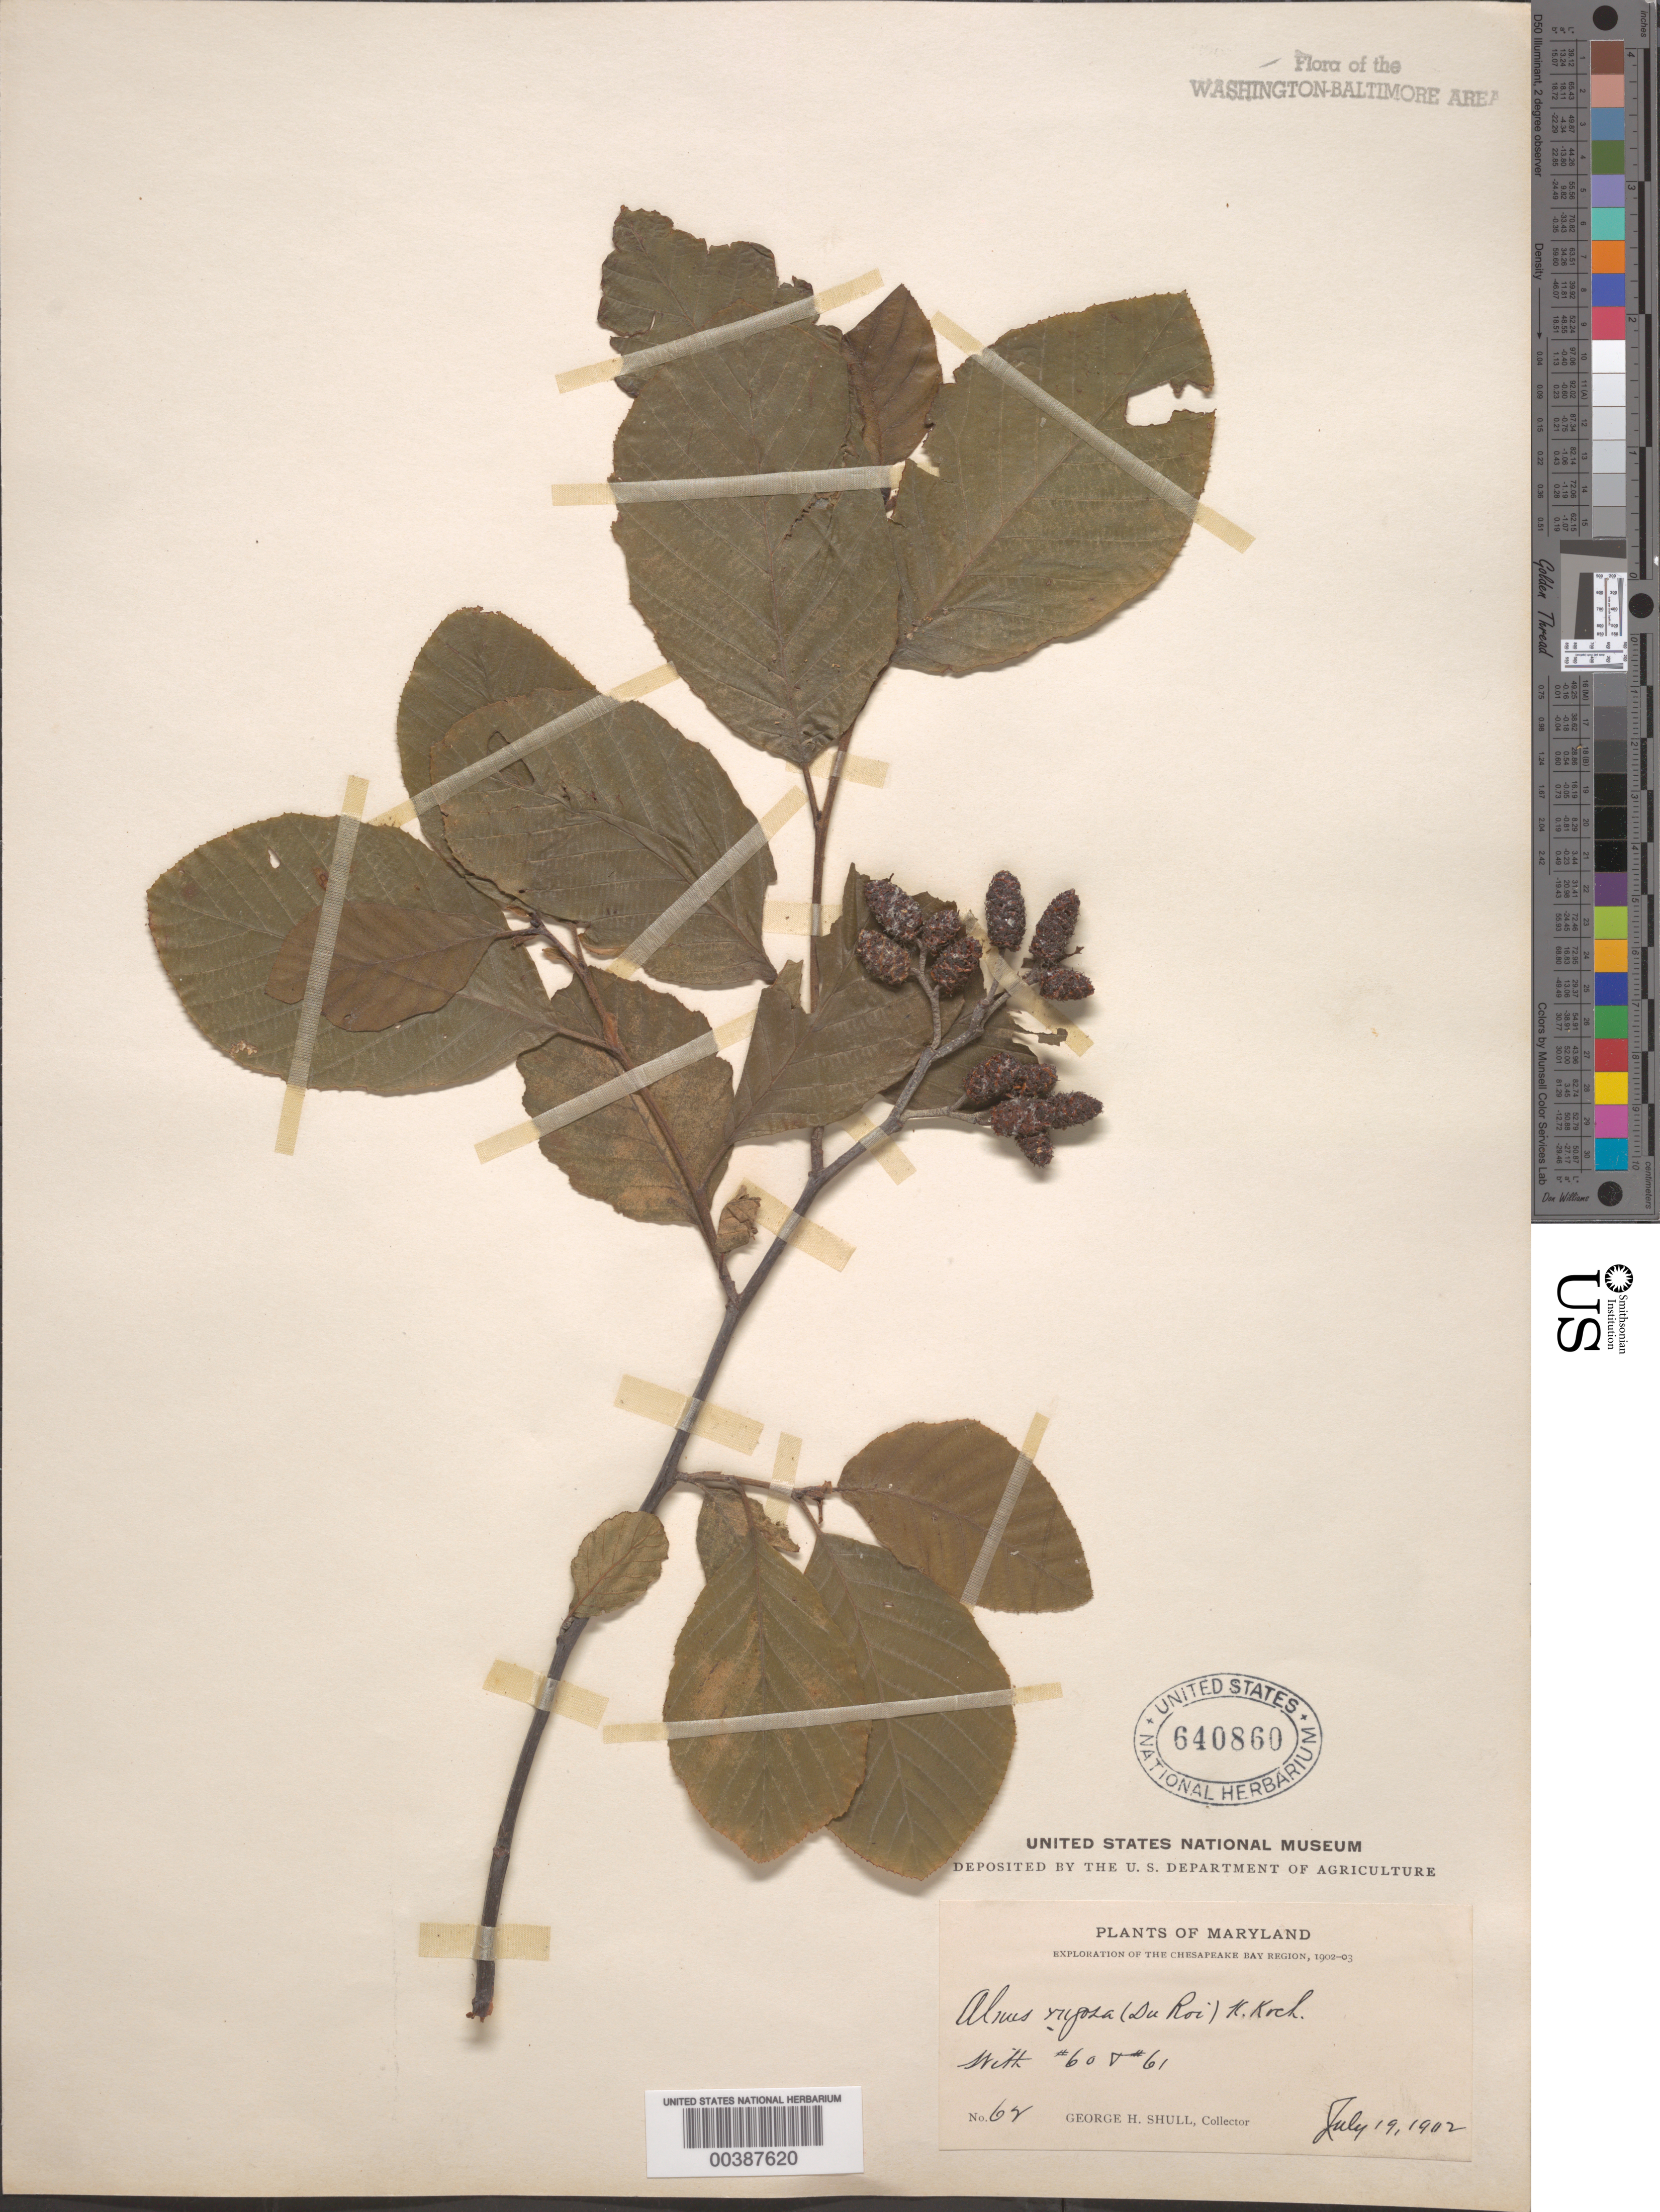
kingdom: Plantae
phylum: Tracheophyta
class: Magnoliopsida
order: Fagales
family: Betulaceae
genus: Alnus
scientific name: Alnus serrulata var. vulgaris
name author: Fernald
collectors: G. H. Shull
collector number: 62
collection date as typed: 19 Jul 1902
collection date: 1902-07-19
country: United States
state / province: Maryland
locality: With 60-61?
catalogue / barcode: US 640860